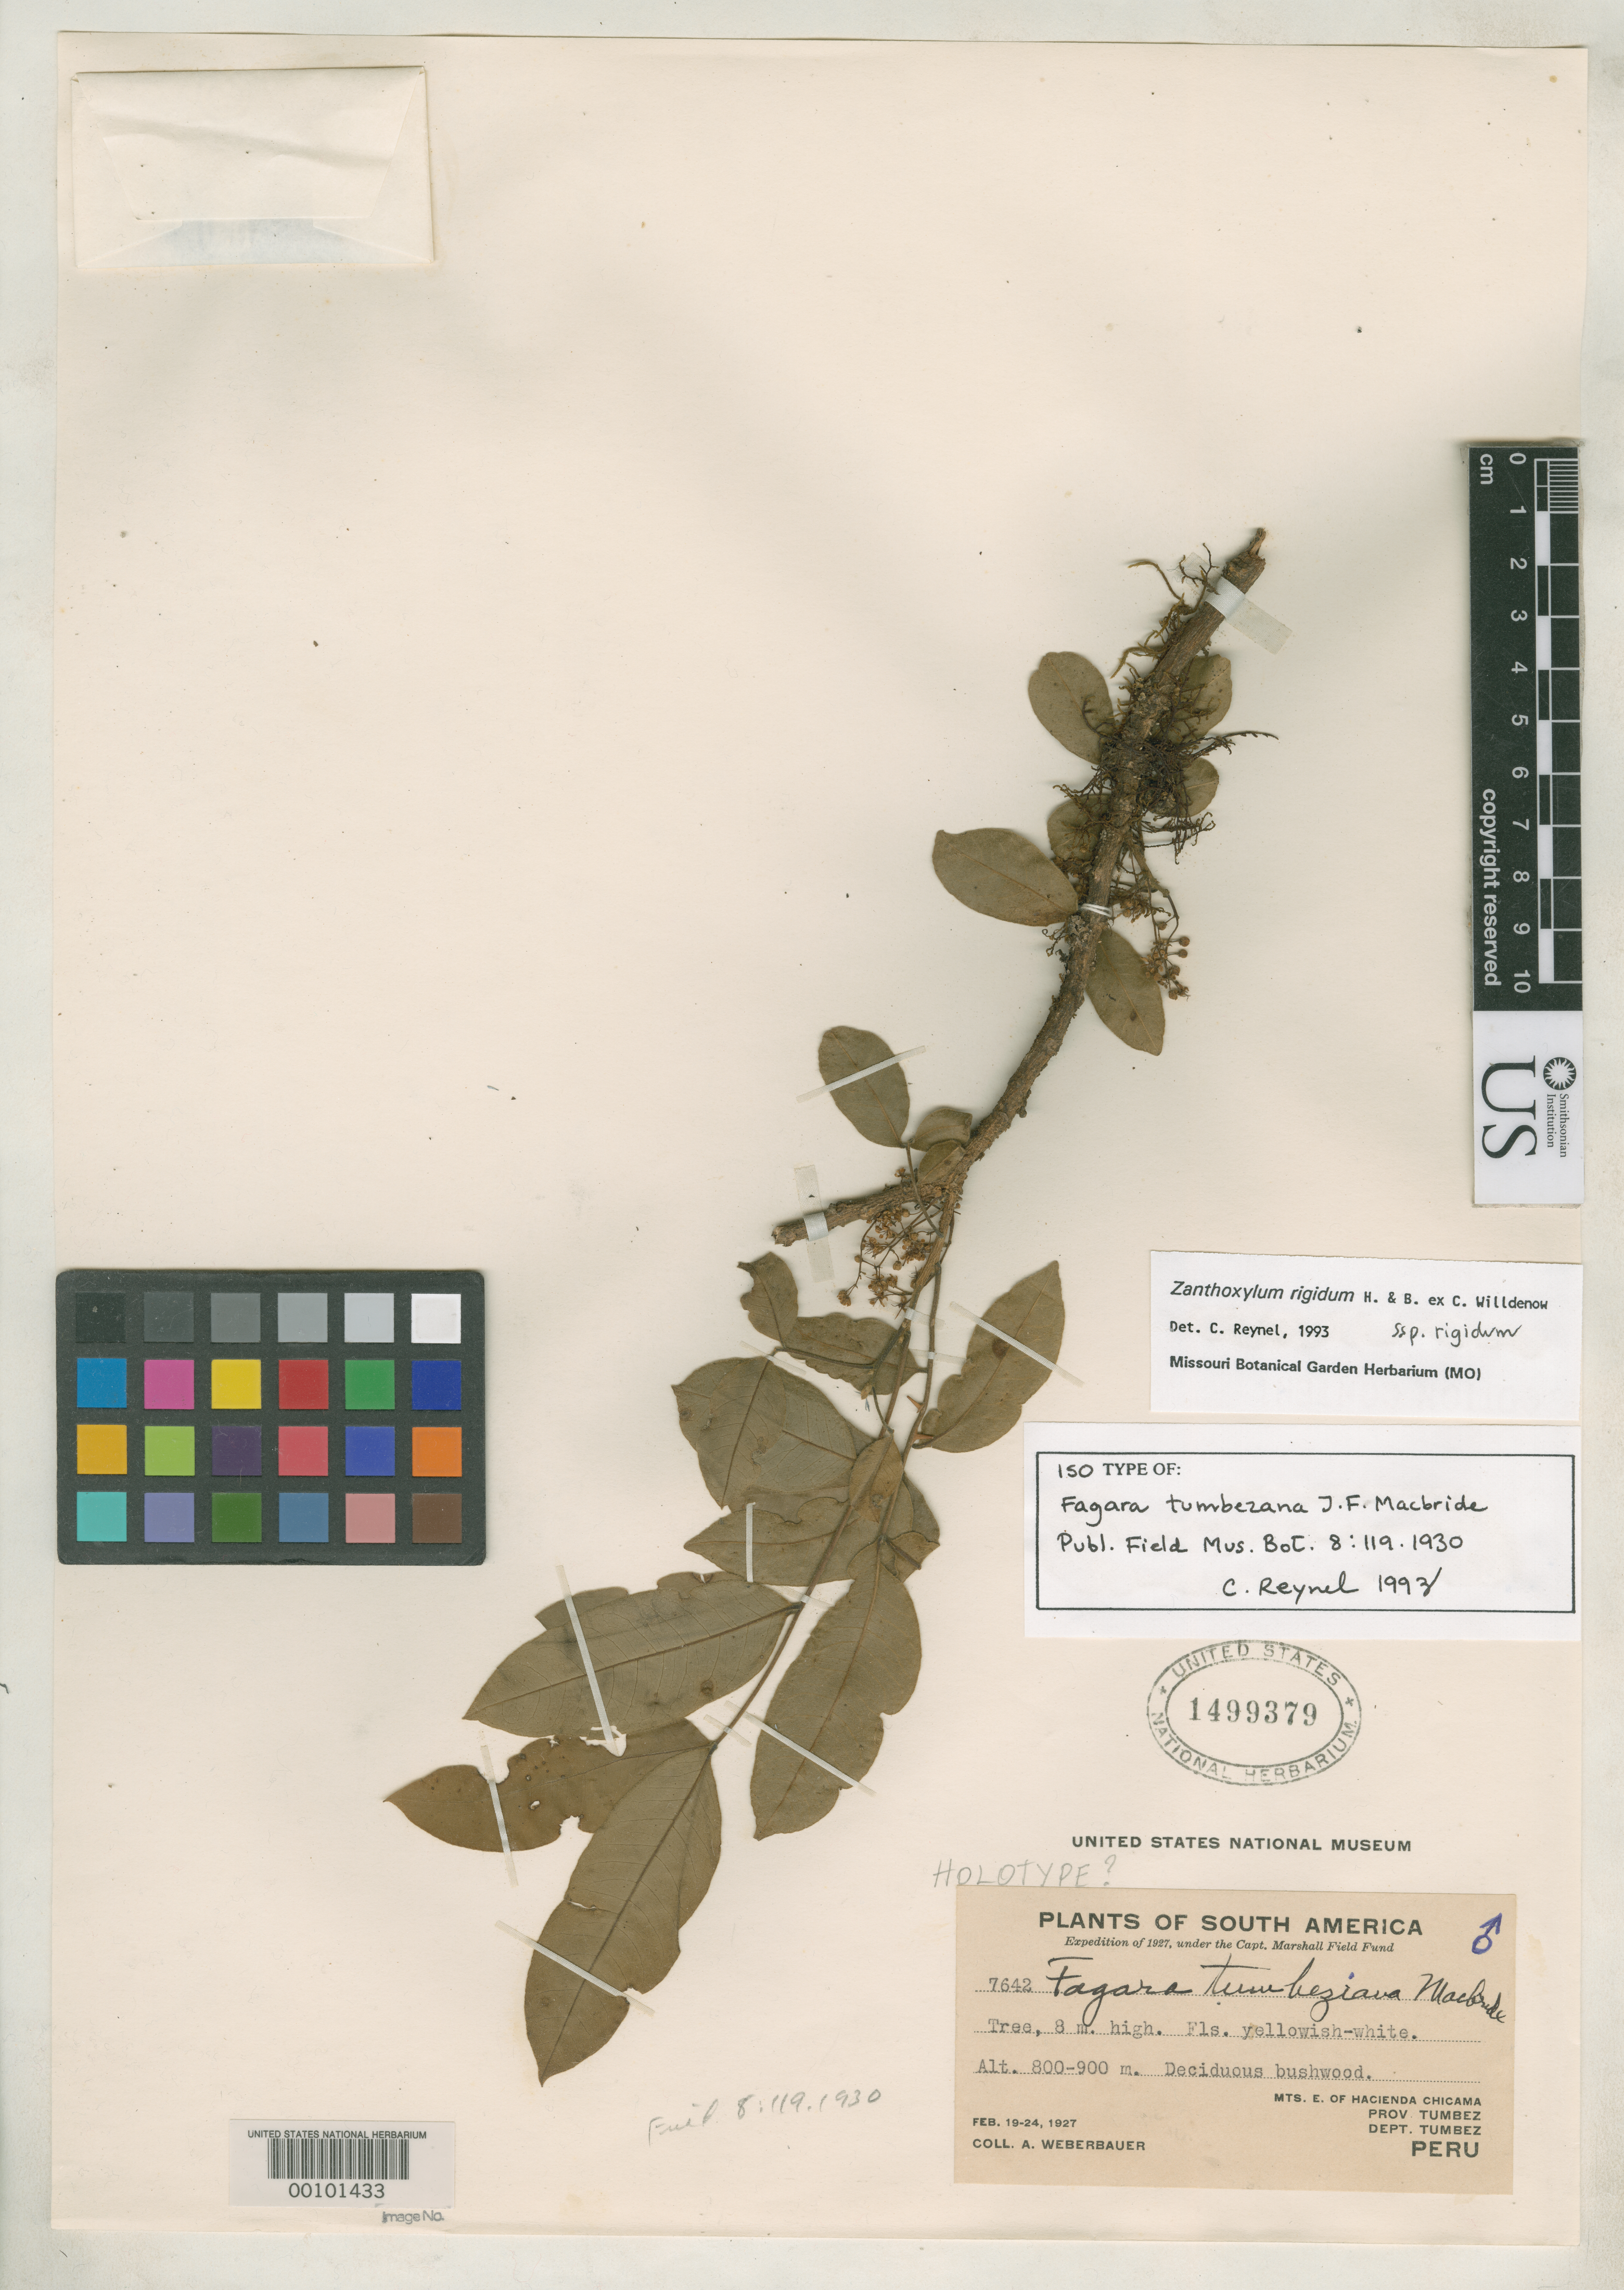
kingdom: Plantae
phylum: Tracheophyta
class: Magnoliopsida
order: Sapindales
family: Rutaceae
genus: Fagara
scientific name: Fagara tumbezana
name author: J.F. Macbr.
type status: Isotype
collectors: A. Weberbauer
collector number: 7642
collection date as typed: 19 Feb 1927 to 24 Feb 1927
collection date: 1927-02-19/1927-02-24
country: Peru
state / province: Tumbes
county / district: Tumbes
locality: Mountain SE of Hacienda Chichama.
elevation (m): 800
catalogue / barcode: US 1499379